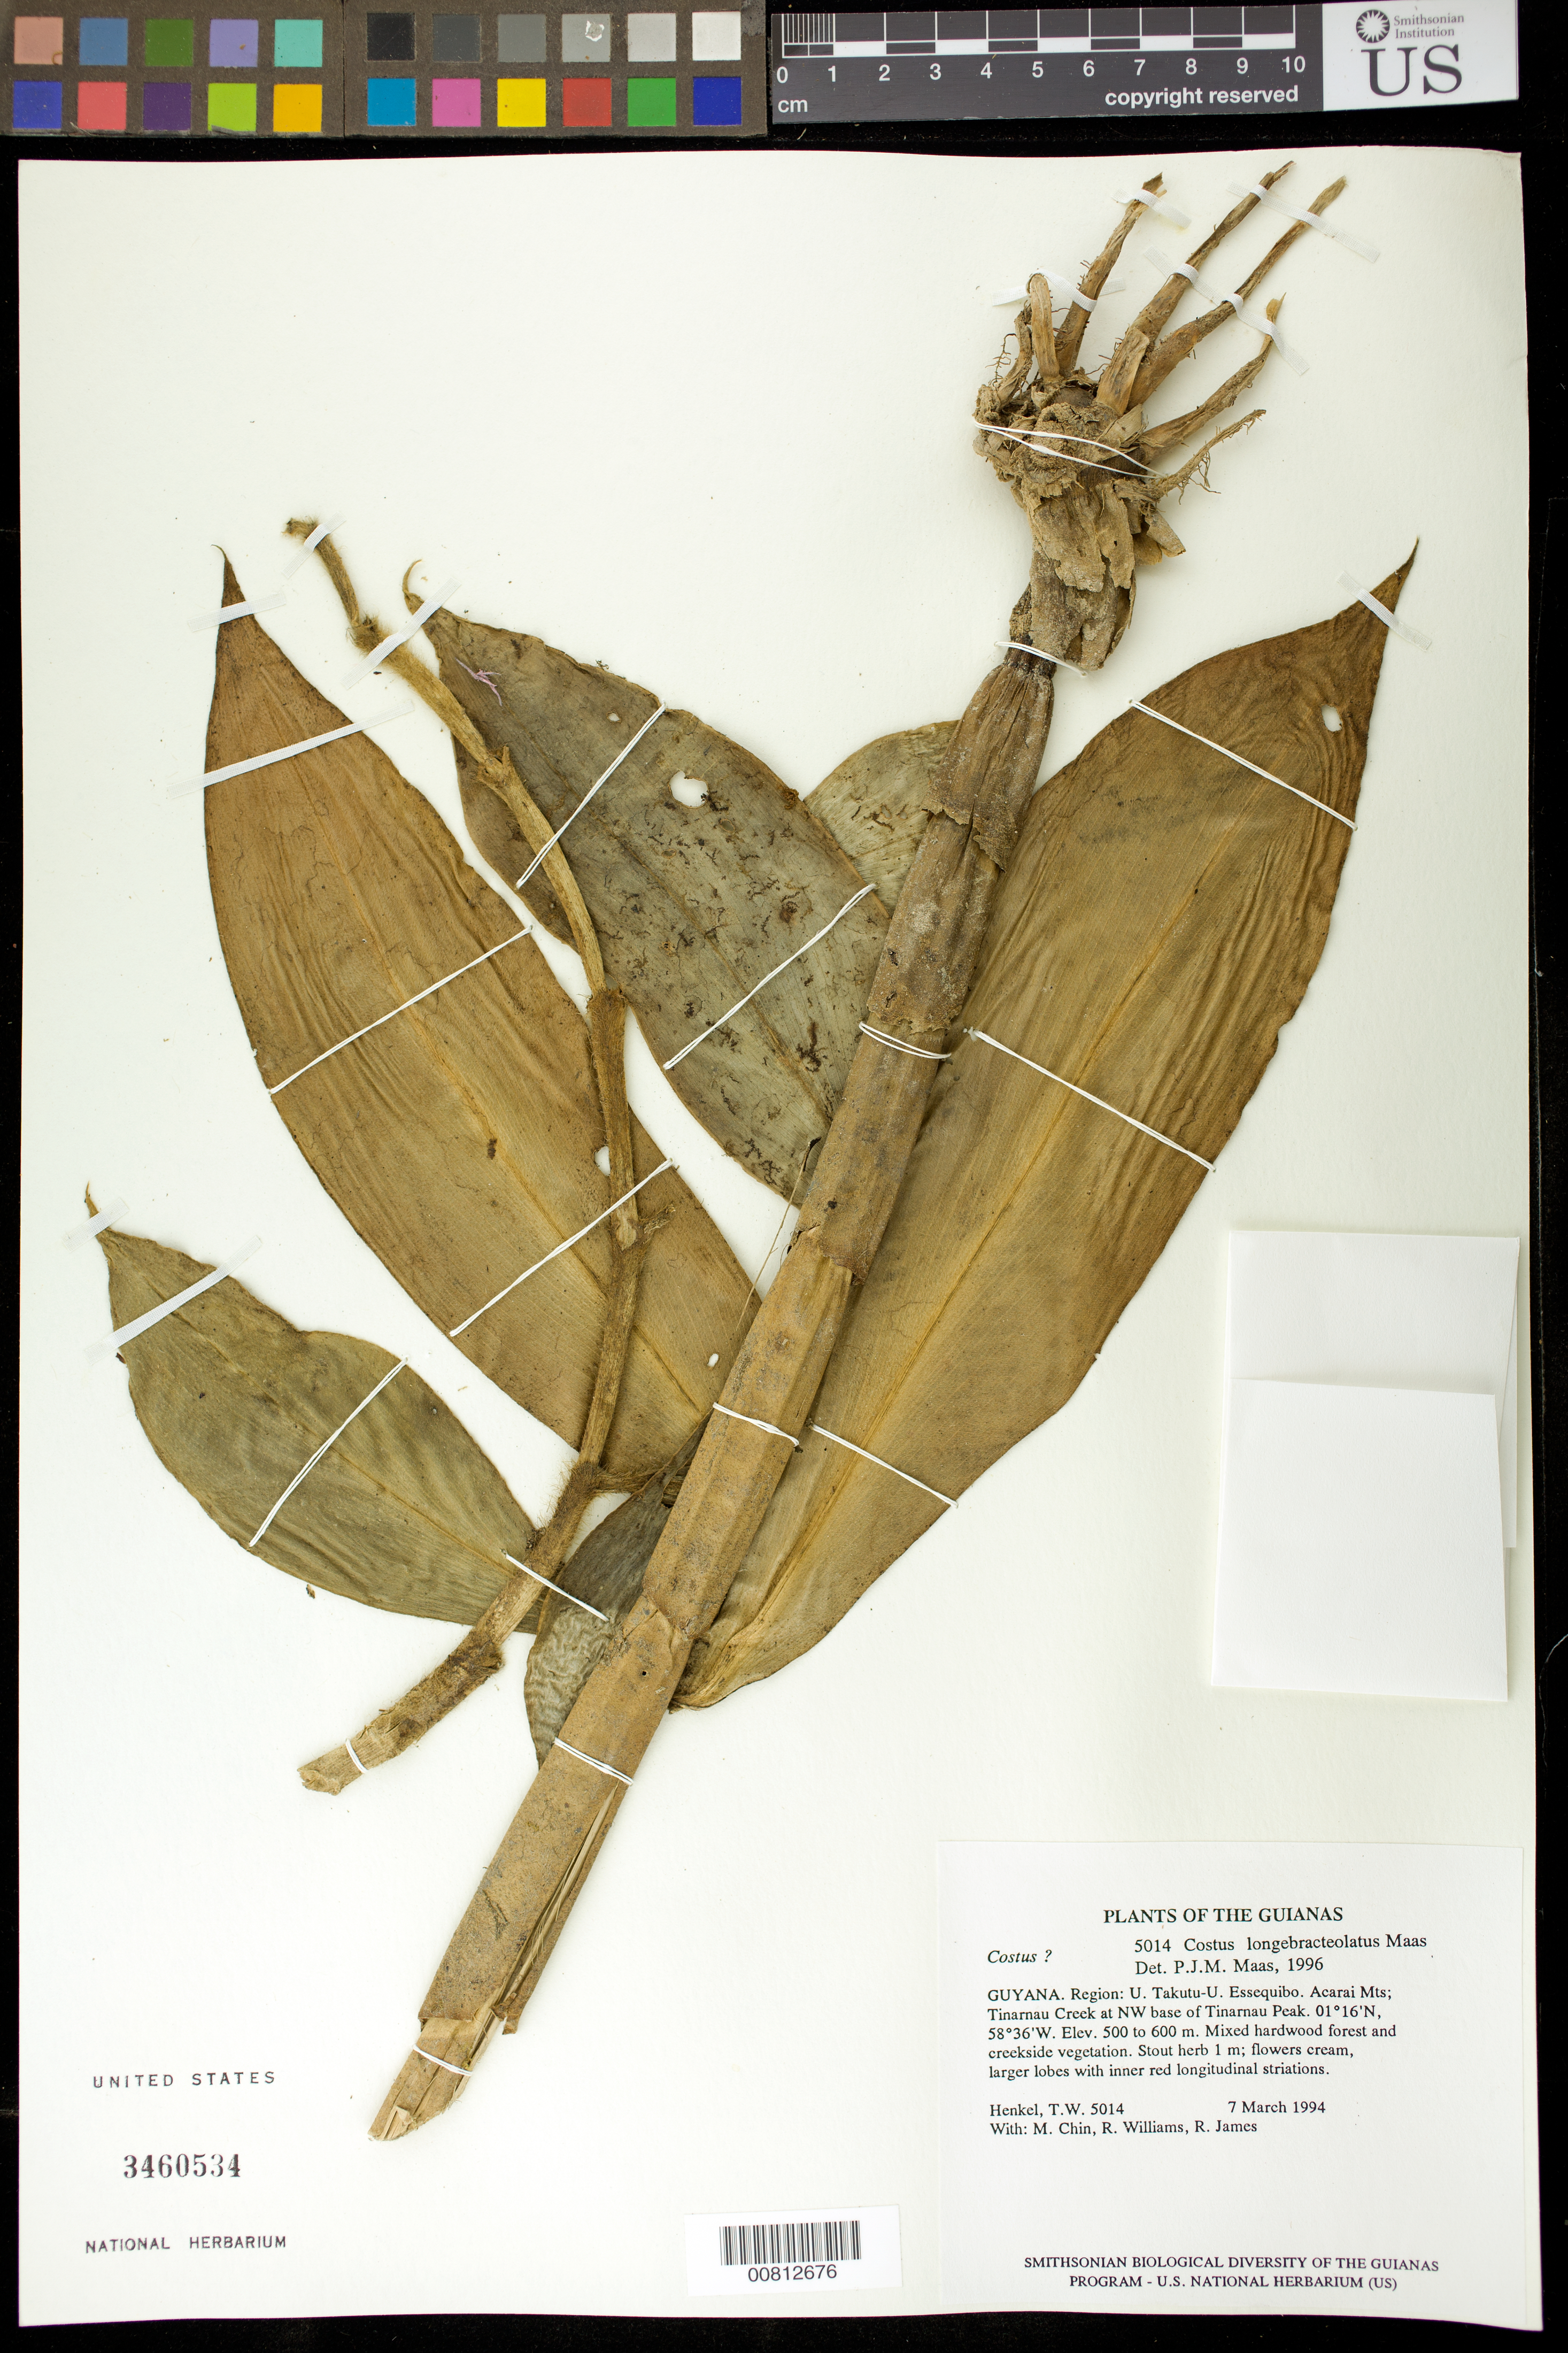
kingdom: Plantae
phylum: Tracheophyta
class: Liliopsida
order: Zingiberales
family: Costaceae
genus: Costus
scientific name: Costus longebracteolatus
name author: Maas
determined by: Maas, Paul J. M.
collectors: T. Henkel, M. Chin, R. Williams & R. James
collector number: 5014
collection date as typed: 7 March 1994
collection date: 1994-03-07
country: Guyana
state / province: U. Takutu-U. Essequibo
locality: Acarai Mts; Tinarnau Creek at NW base of Tinarnau Peak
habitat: Mixed hardwood forest and creekside vegetation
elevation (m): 500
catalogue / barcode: US 3460534